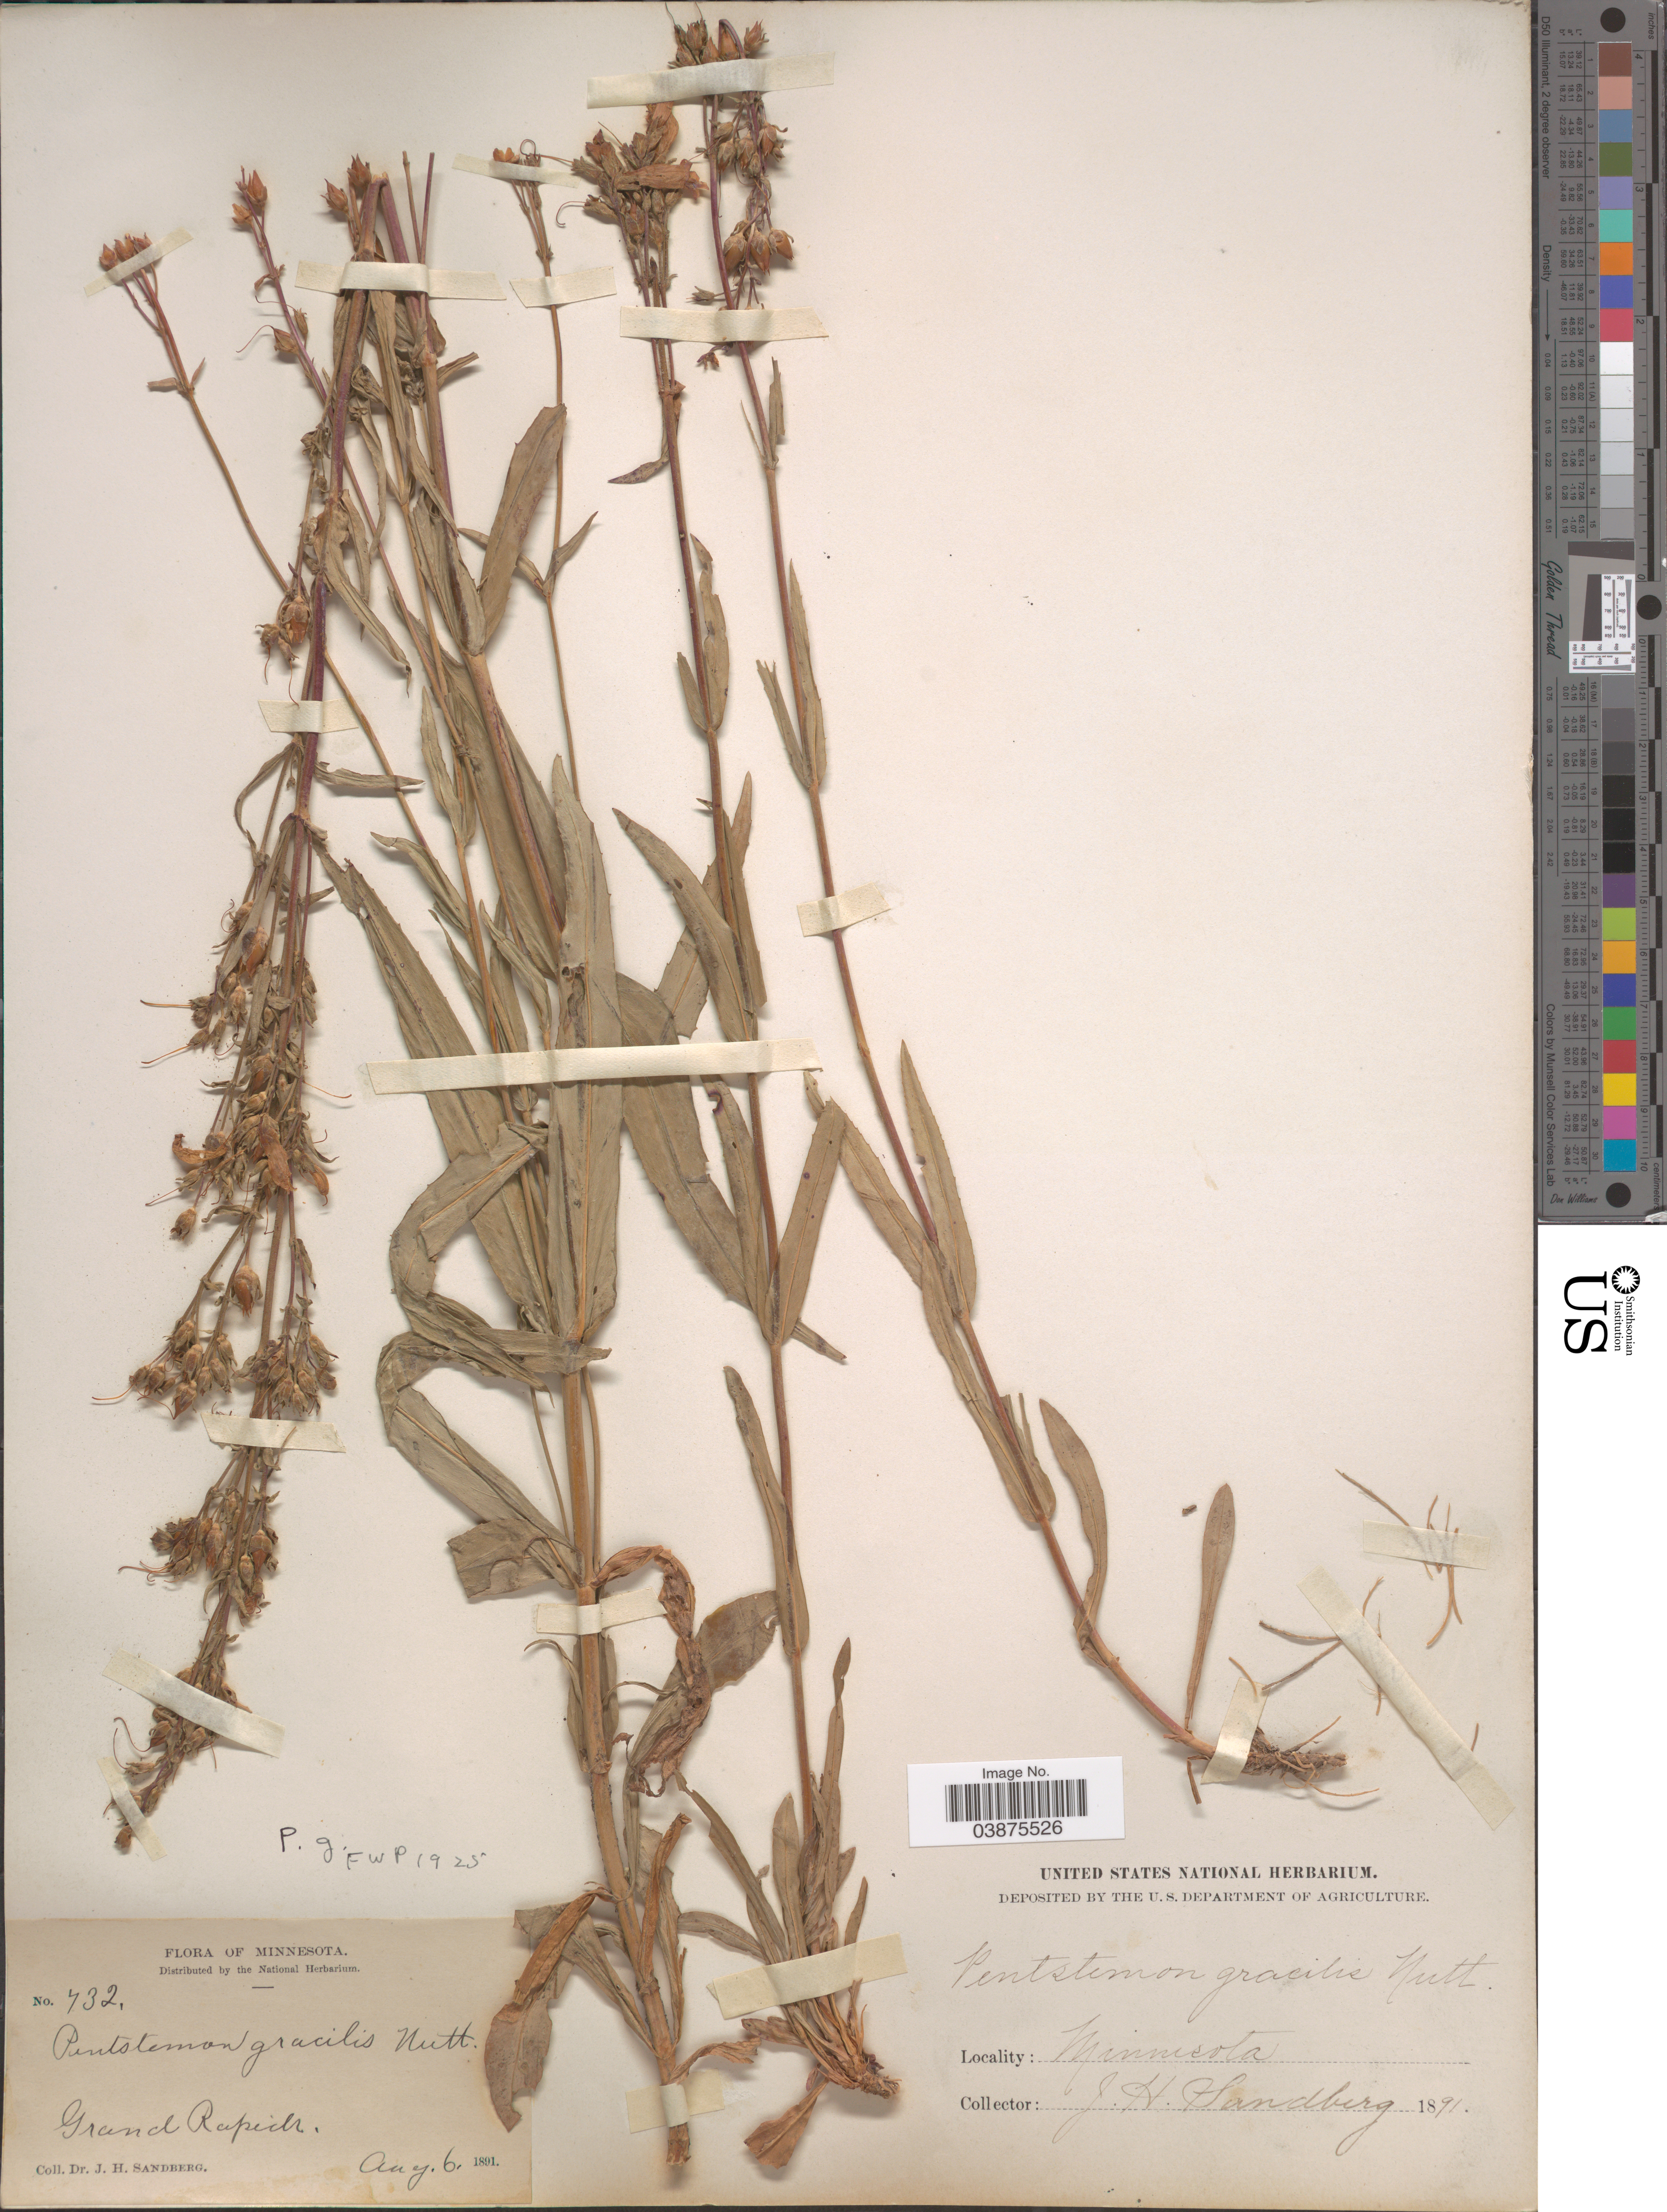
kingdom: Plantae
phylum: Tracheophyta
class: Magnoliopsida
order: Lamiales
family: Plantaginaceae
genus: Penstemon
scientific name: Penstemon gracilis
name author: Nutt.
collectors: J. H. Sandberg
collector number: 732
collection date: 1891-08-06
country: United States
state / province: Minnesota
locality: Grand Rapids.